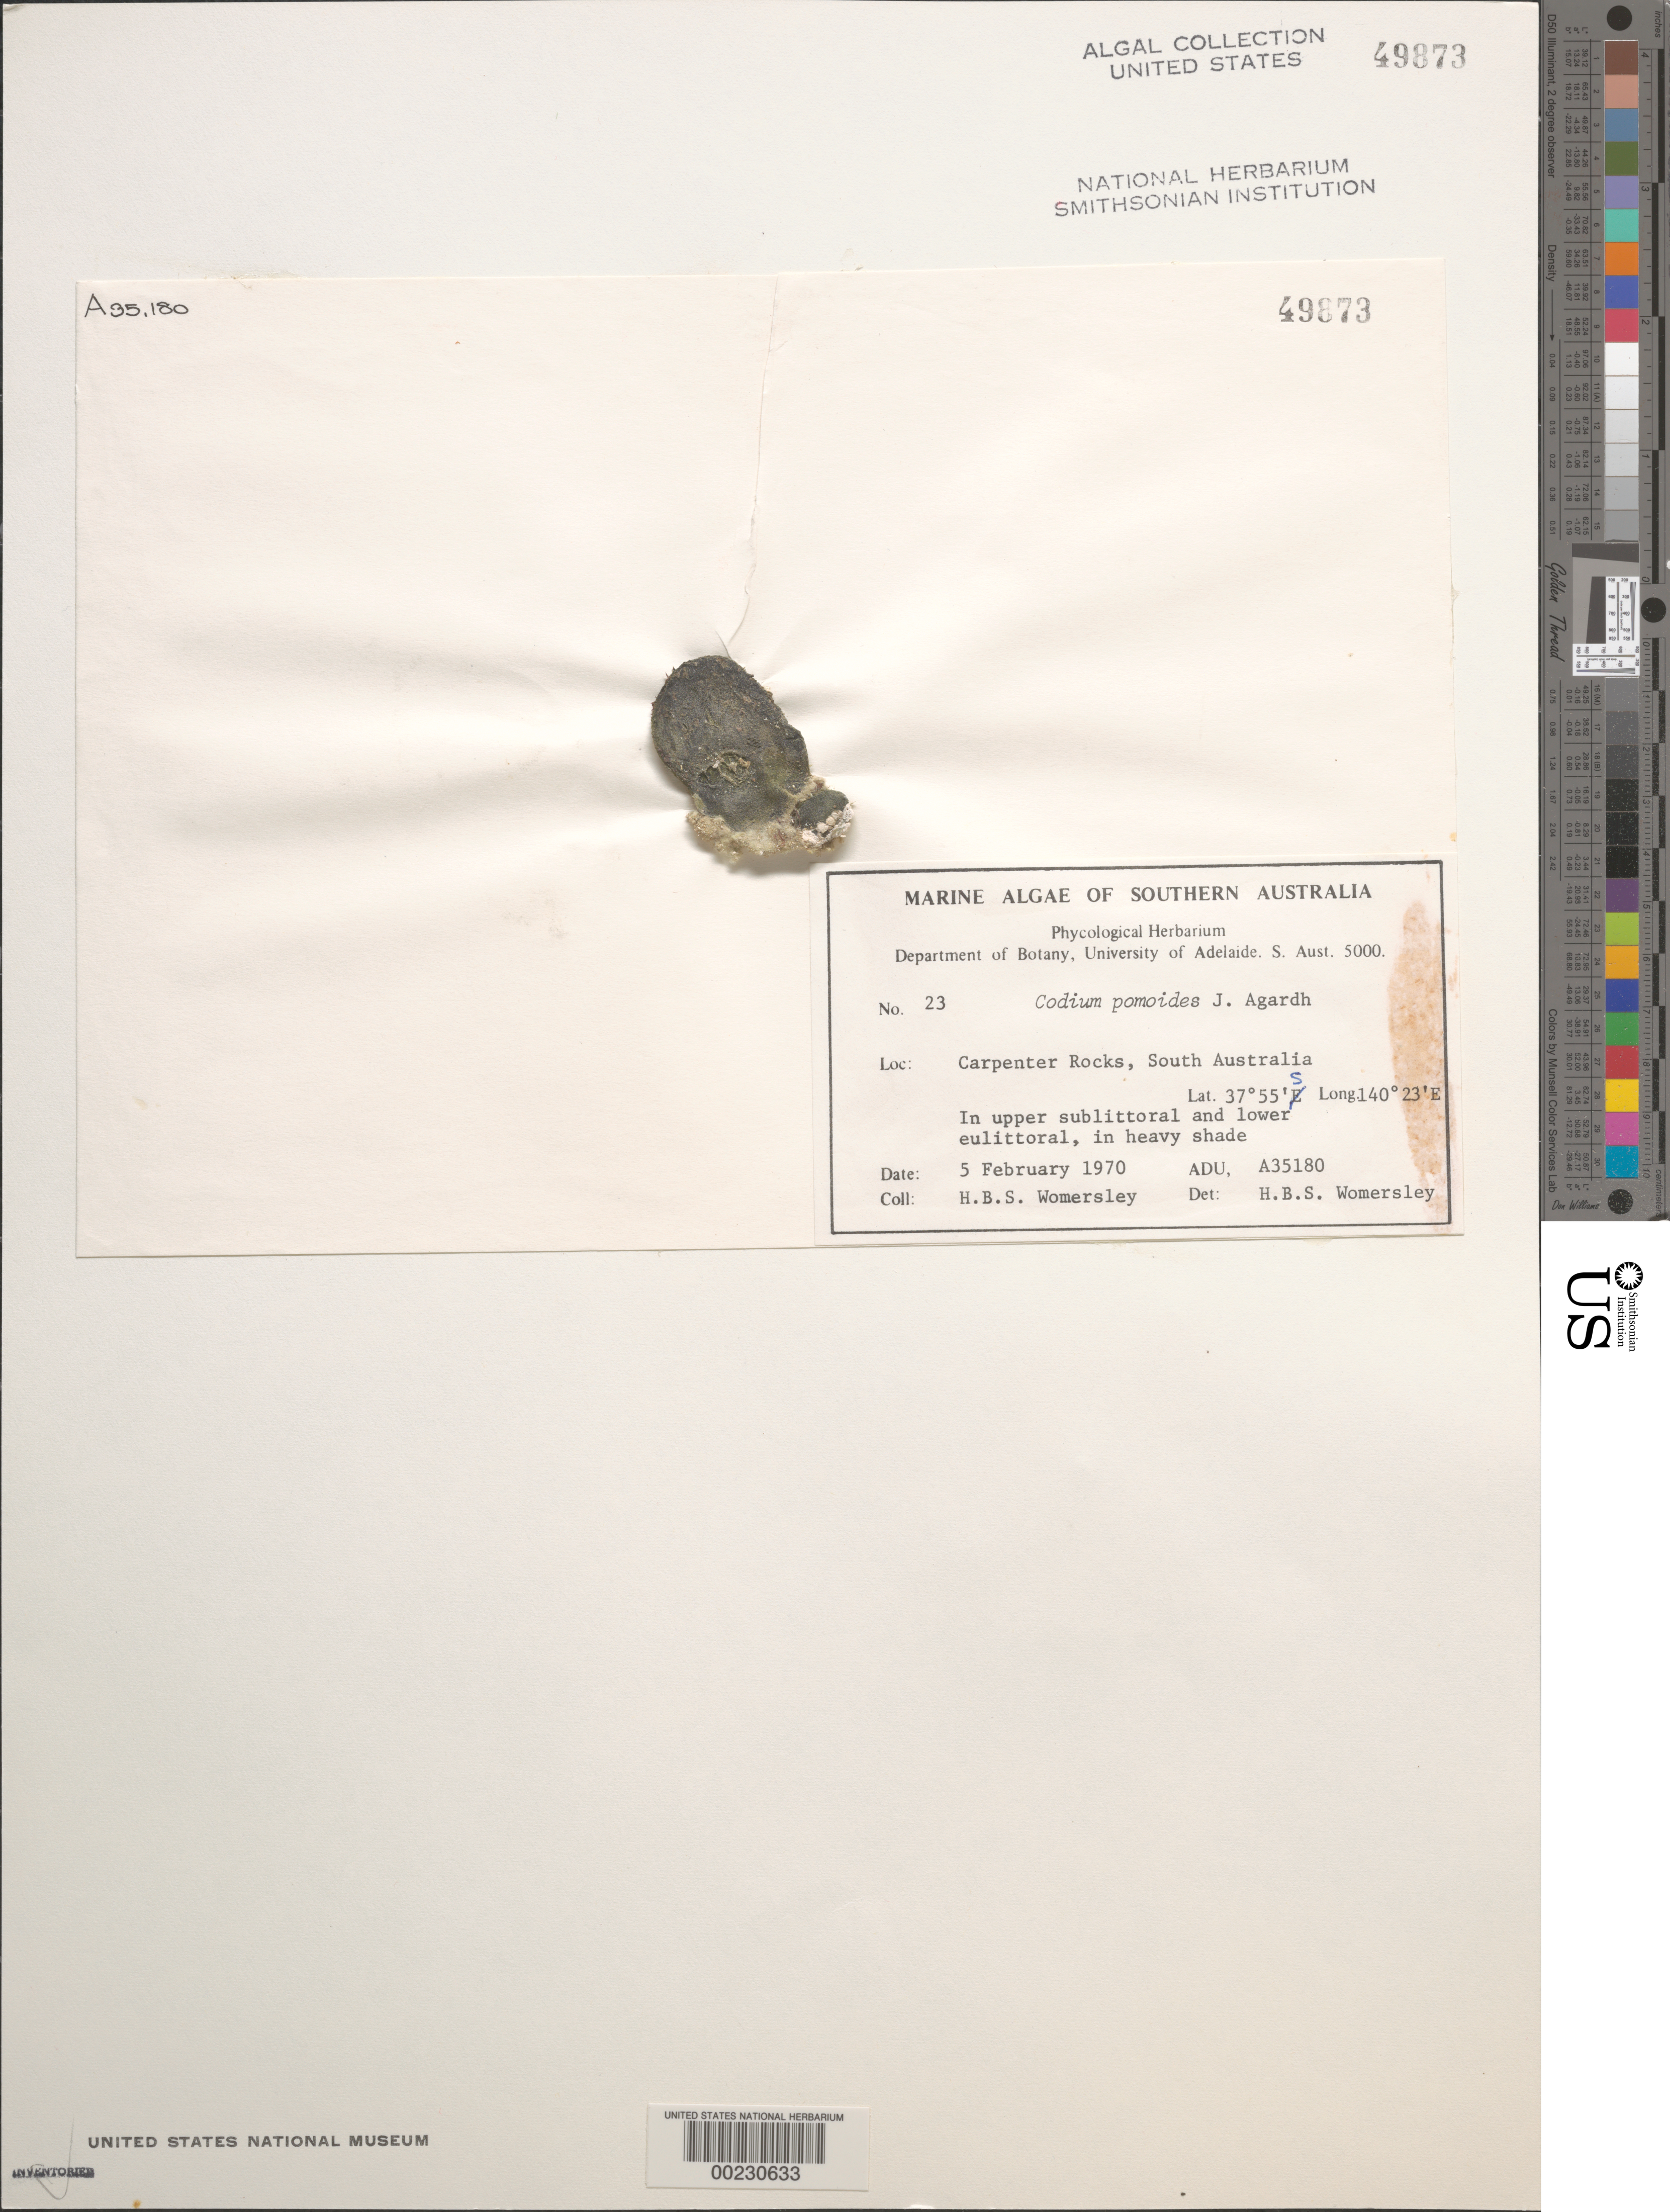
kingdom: Plantae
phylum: Chlorophyta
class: Ulvophyceae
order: Bryopsidales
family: Codiaceae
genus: Codium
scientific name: Codium pomoides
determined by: Womersley, H. B. S.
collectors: H. B. S. Womersley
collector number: ADU A35180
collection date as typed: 05 Feb 1970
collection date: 1970-02-05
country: Australia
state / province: South Australia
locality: Carpenter Rocks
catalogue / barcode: US 49873